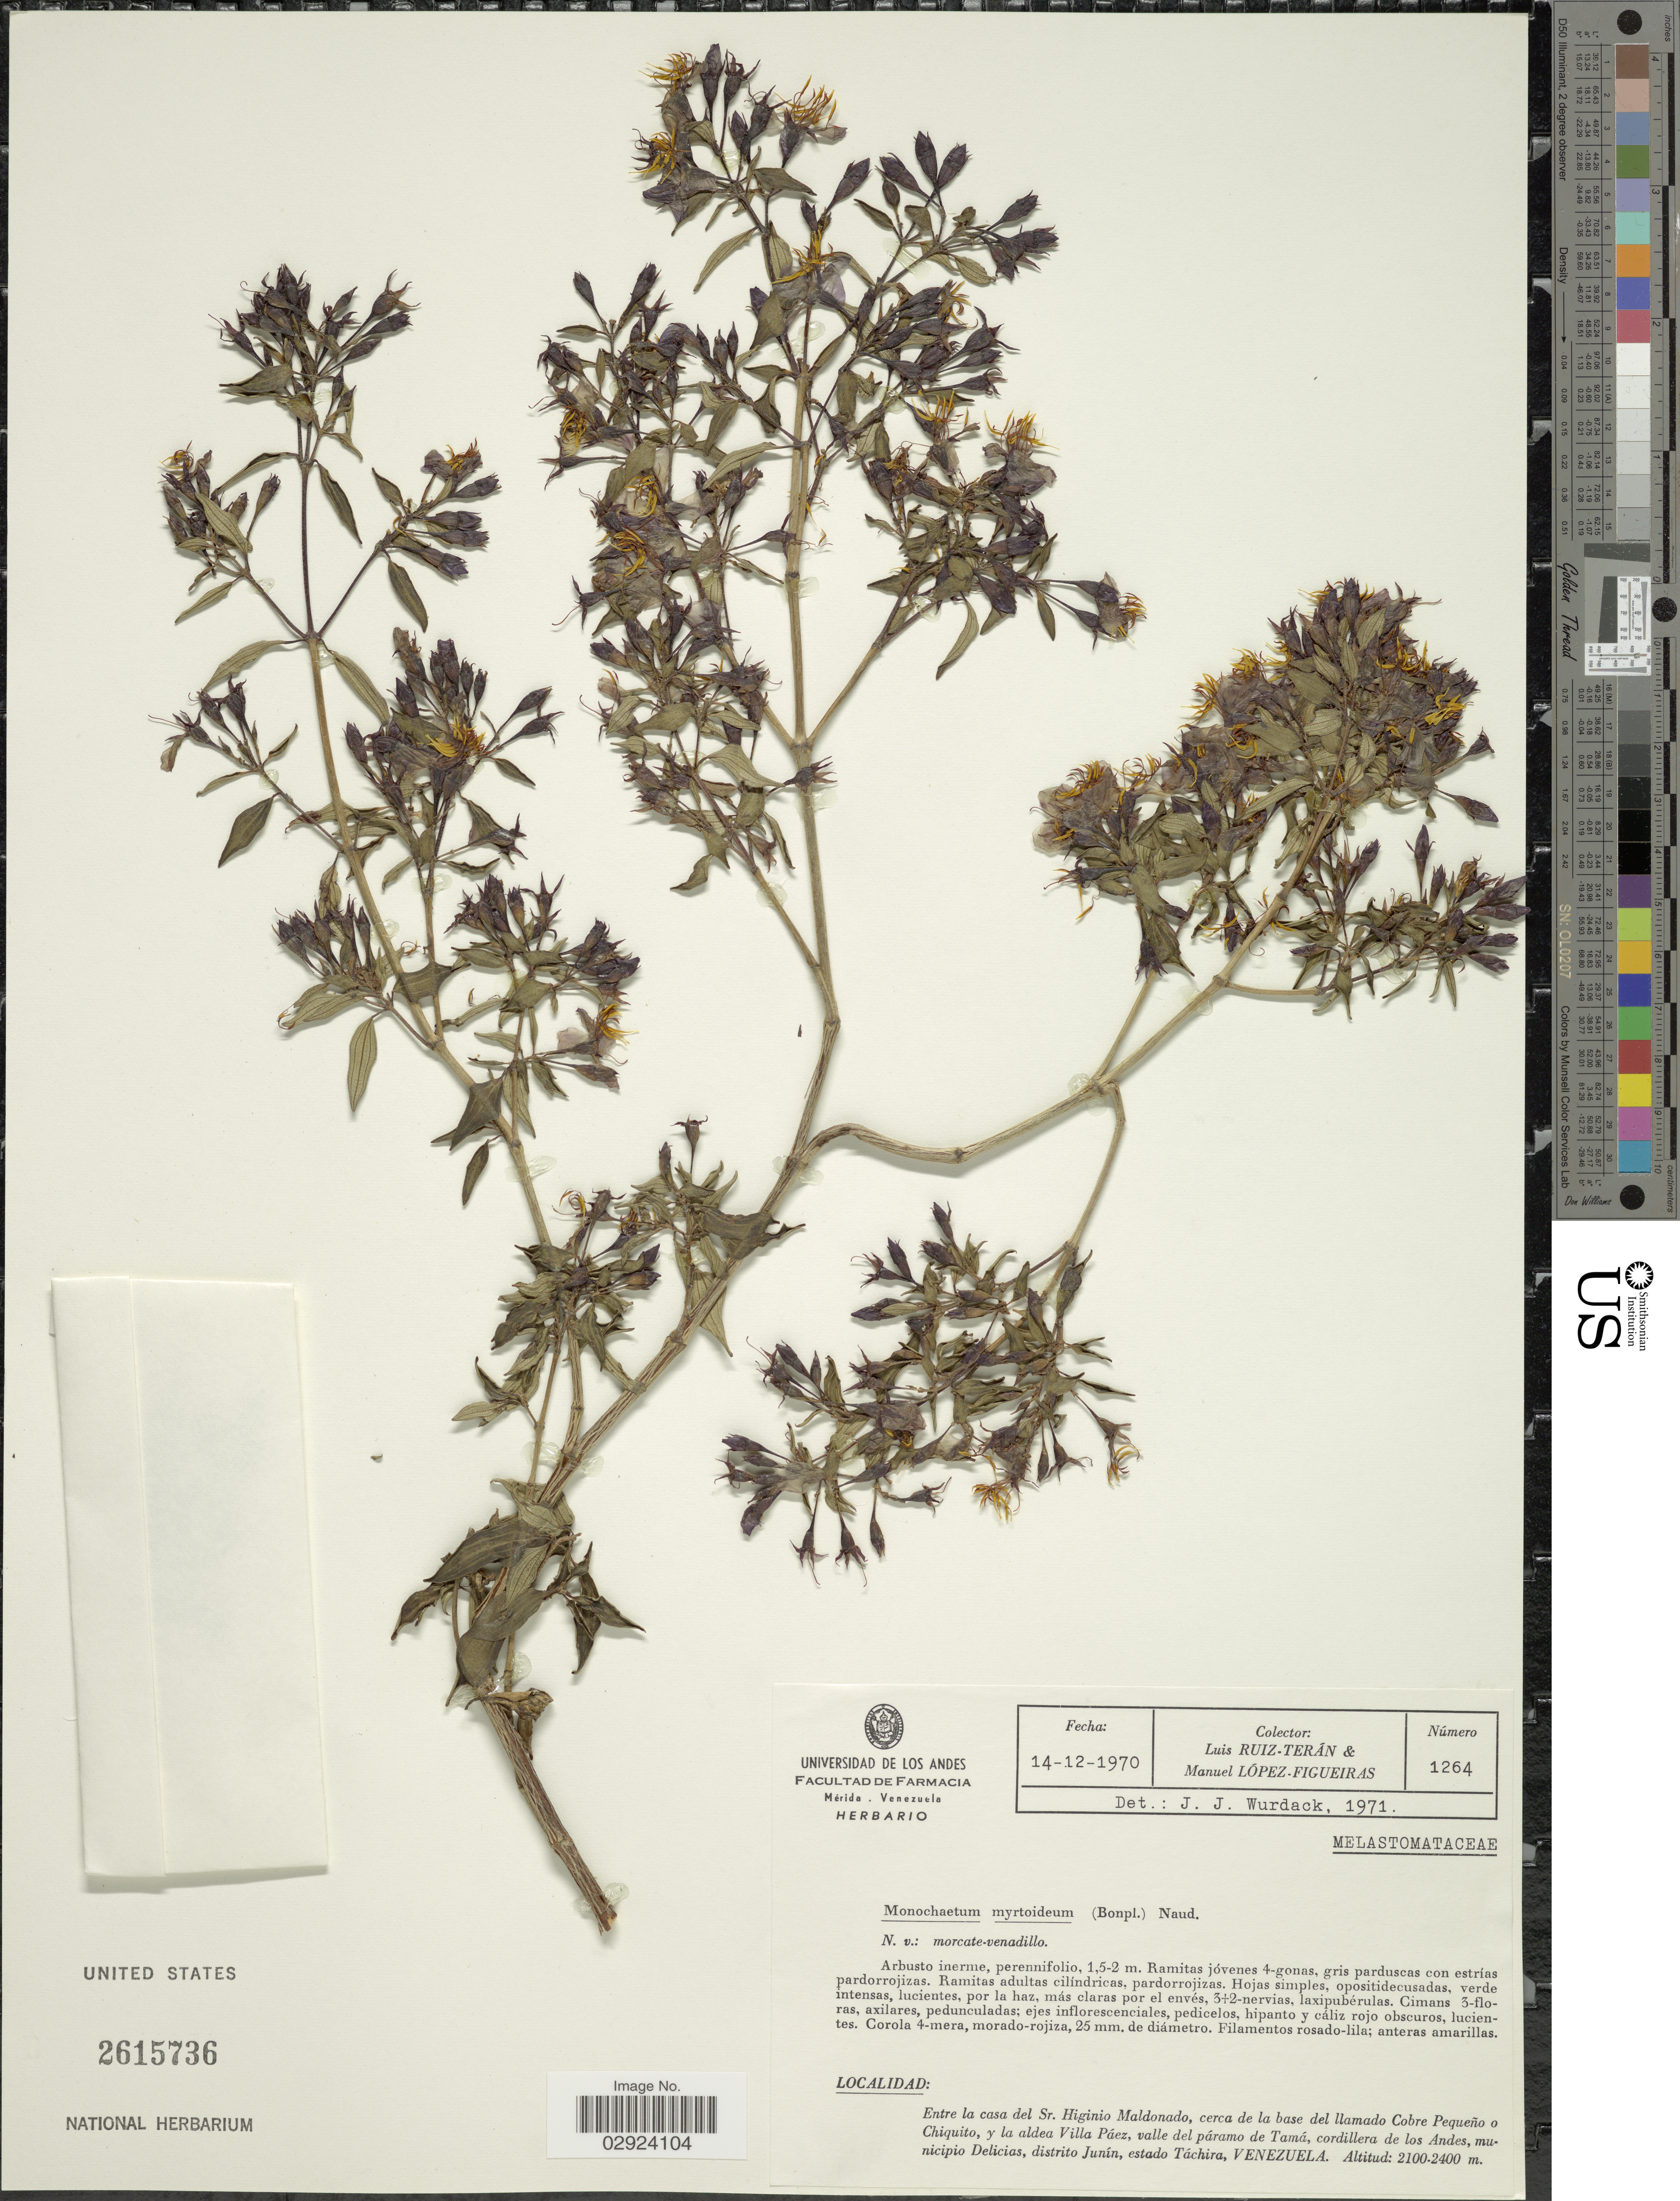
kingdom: Plantae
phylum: Tracheophyta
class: Magnoliopsida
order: Myrtales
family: Melastomataceae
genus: Monochaetum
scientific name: Monochaetum myrtoideum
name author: Naudin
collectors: L. E. Ruíz-Terán & M. López Figueiras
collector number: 1264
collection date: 1970-12-14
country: Venezuela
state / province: Tachira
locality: Entre la casa del Sr. Higinio Maldonado, cerca de la base del llamado Cobre Pequeño o Chiquito, y la aldea Villa Páez, valle del páramo de Tamá, cordillera de los Andes, municipio Delicias, distrito Junín, estado Táchira.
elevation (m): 2100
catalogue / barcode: US 2615736